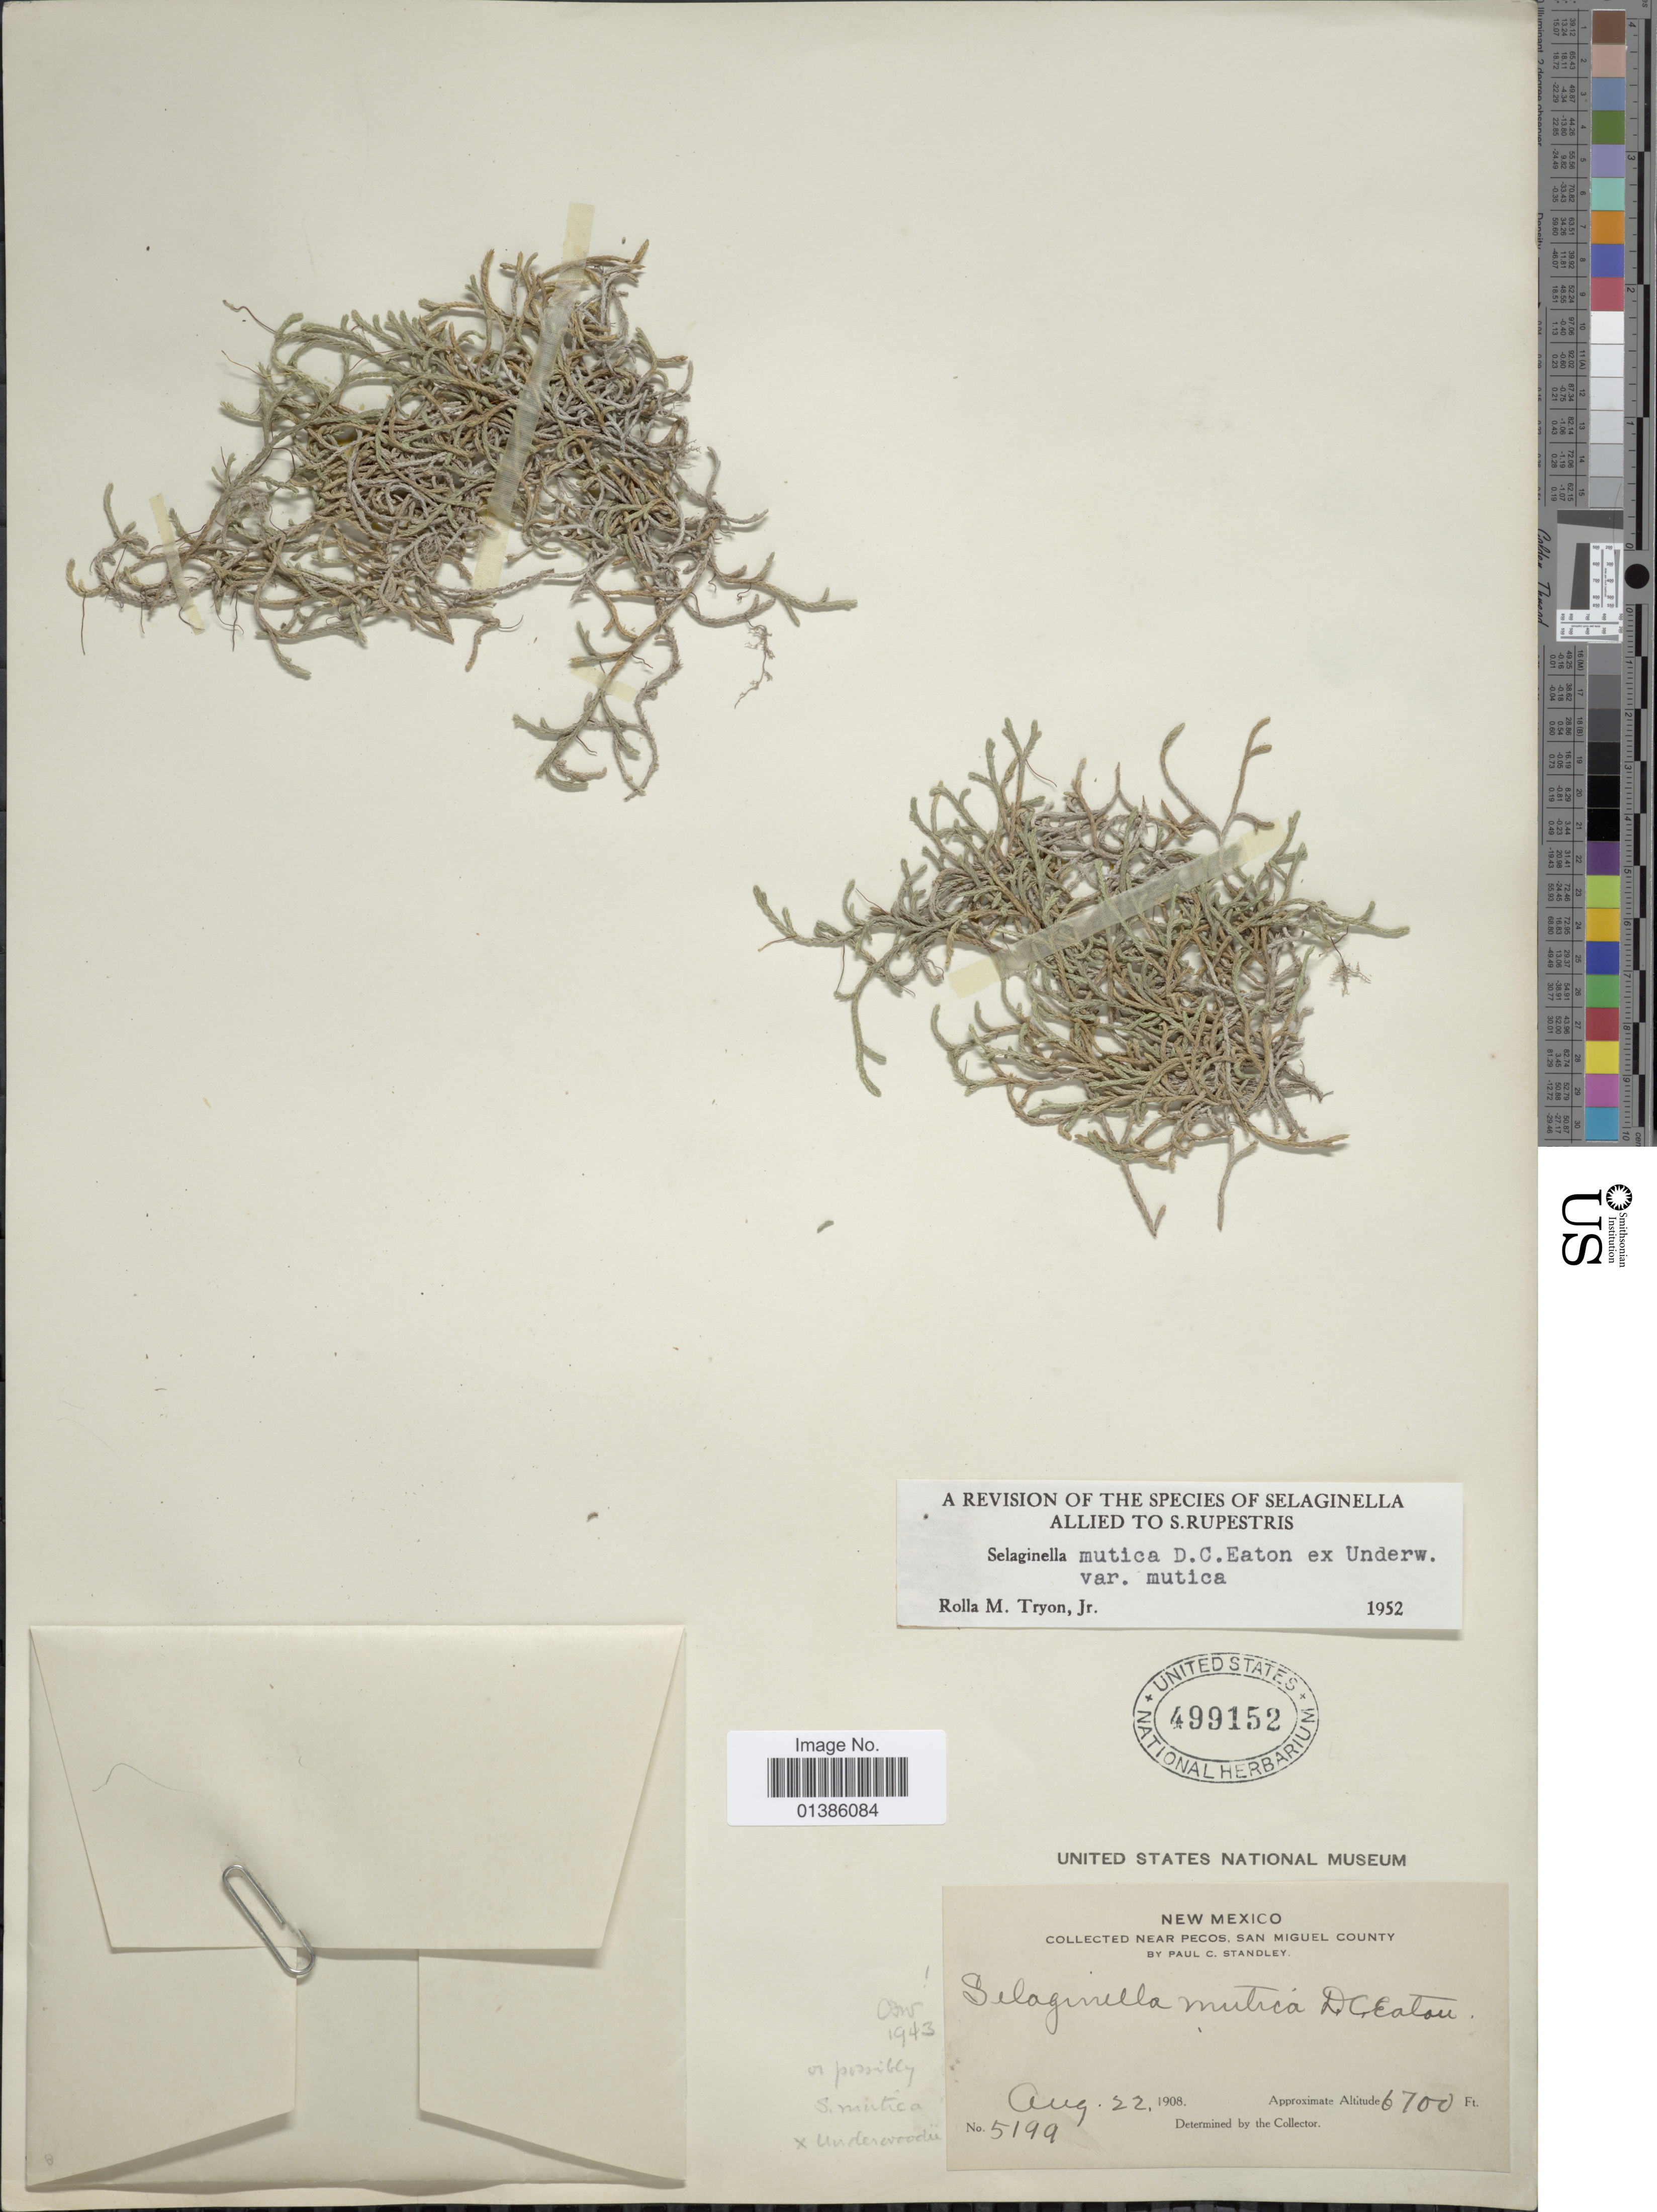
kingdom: Plantae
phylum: Tracheophyta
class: Lycopodiopsida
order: Selaginellales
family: Selaginellaceae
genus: Selaginella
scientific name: Selaginella mutica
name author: D.C. Eaton in Underw.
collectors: P. C. Standley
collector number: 5199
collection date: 1908-08-22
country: United States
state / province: New Mexico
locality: Collected near Pecos, San Miguel County.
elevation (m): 2042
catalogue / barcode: US 499152